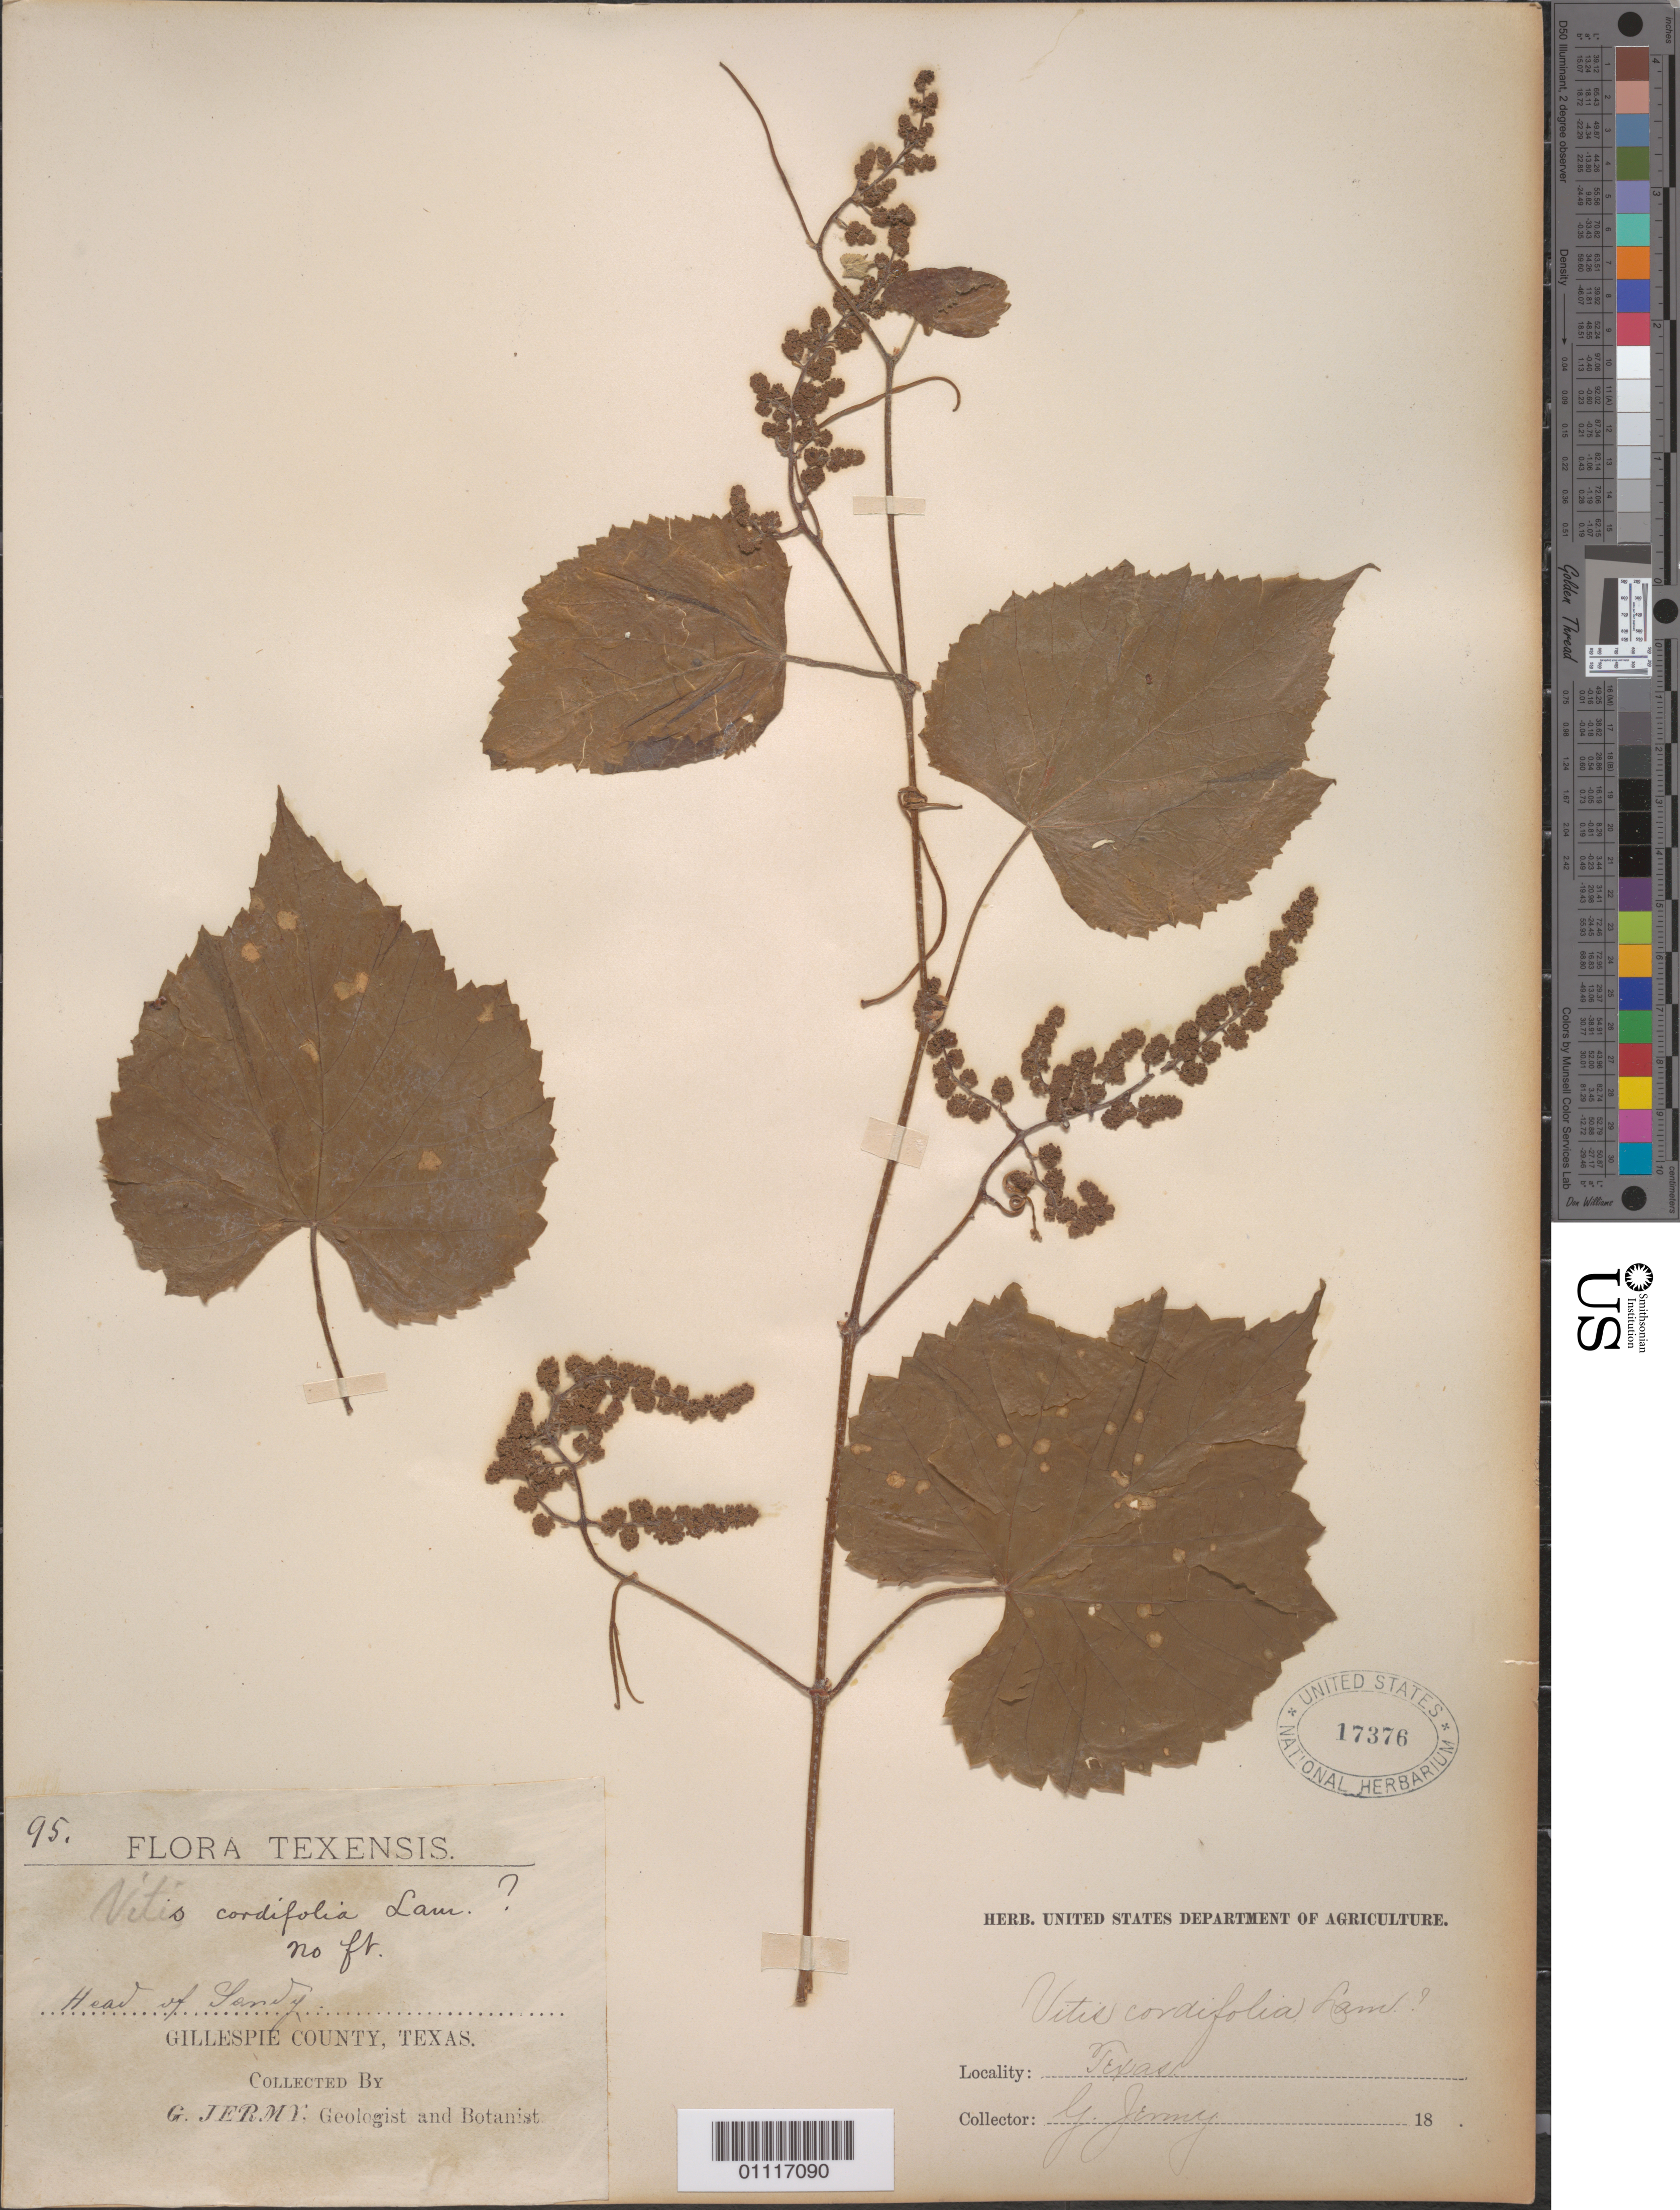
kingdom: Plantae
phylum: Tracheophyta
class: Magnoliopsida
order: Vitales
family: Vitaceae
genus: Vitis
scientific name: Vitis cordifolia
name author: Michx.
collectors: G. Jermy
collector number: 95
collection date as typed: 18--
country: United States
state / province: Texas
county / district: Gillespie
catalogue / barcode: US 17376